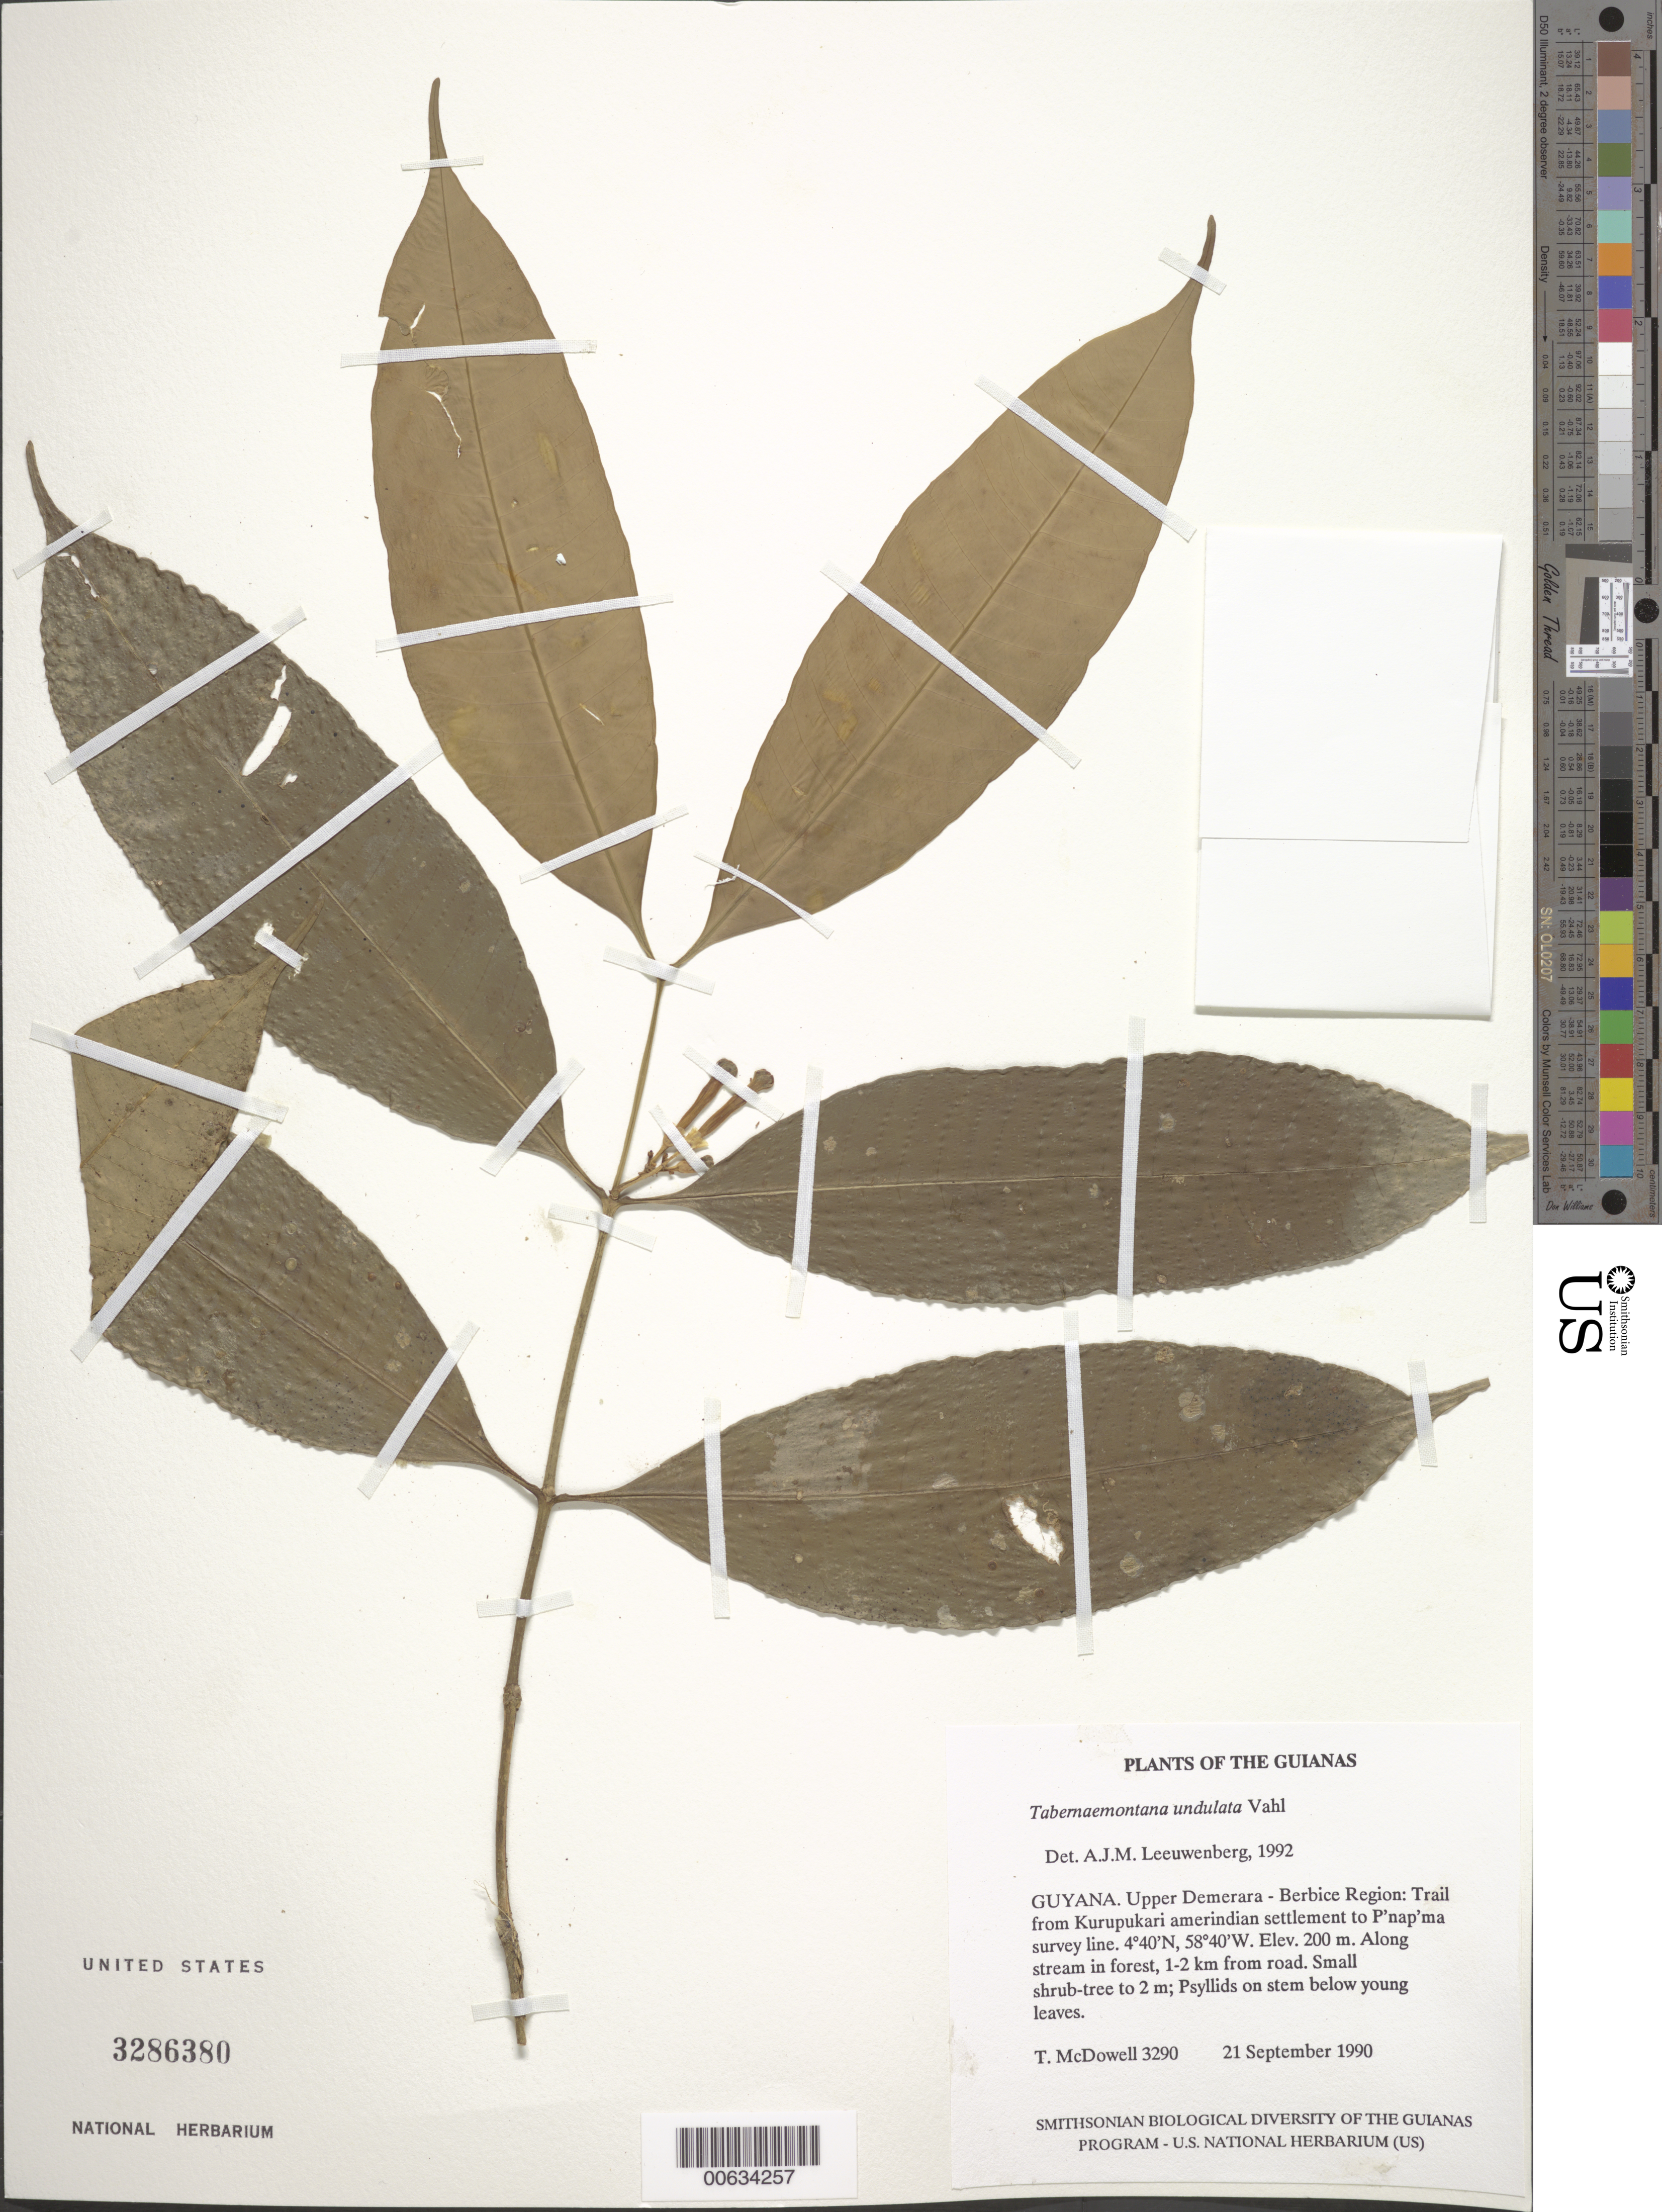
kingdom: Plantae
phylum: Tracheophyta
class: Magnoliopsida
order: Gentianales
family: Apocynaceae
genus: Tabernaemontana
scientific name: Tabernaemontana undulata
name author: Vahl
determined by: Leeuwenberg, A. J. M.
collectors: T. McDowell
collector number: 3290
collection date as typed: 21 September 1990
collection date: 1990-09-21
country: Guyana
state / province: Potaro-Siparuni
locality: Trail from Kurupukari Amerindian settlement to Paranapanema survey line, 1-2 km from road. Iwokrama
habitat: Along road and stream in forest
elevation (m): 60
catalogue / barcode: US 3286380